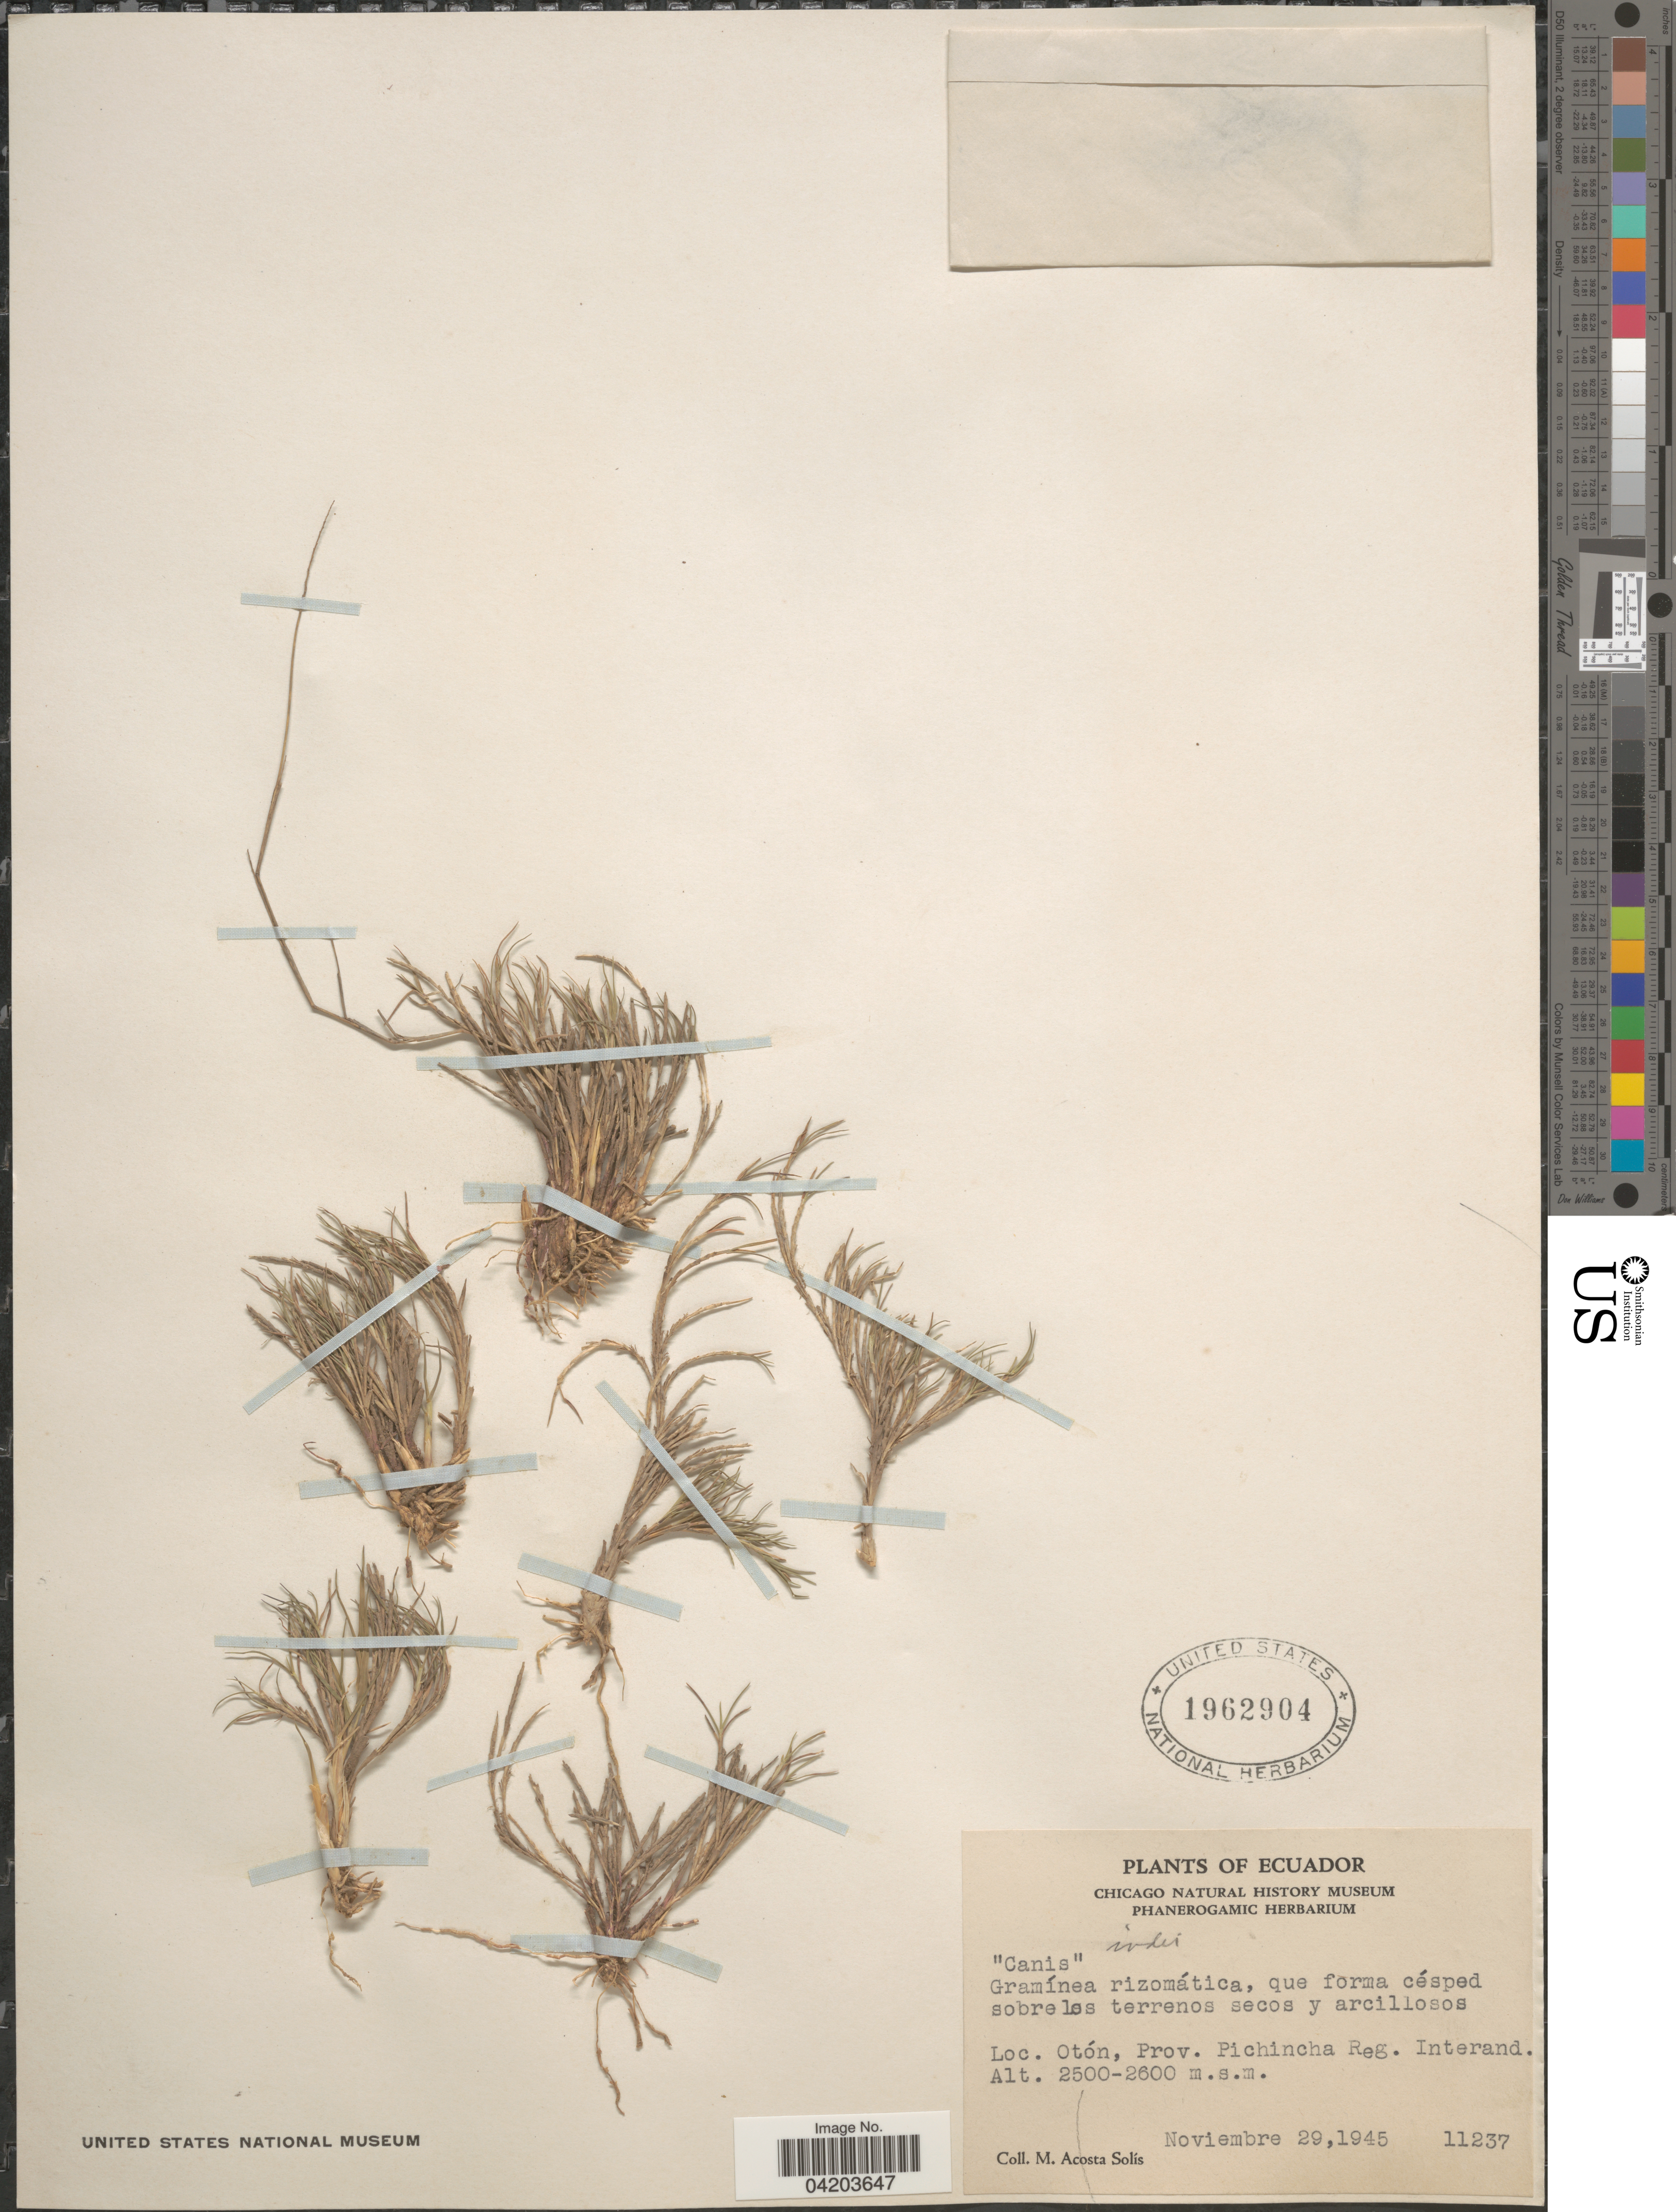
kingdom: Plantae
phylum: Tracheophyta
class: Liliopsida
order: Poales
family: Poaceae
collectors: M. Acosta Solis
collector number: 11237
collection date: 1945-11-29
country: Ecuador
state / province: Pichincha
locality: Otón, Reg. Interand.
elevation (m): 2500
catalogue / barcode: US 1962904